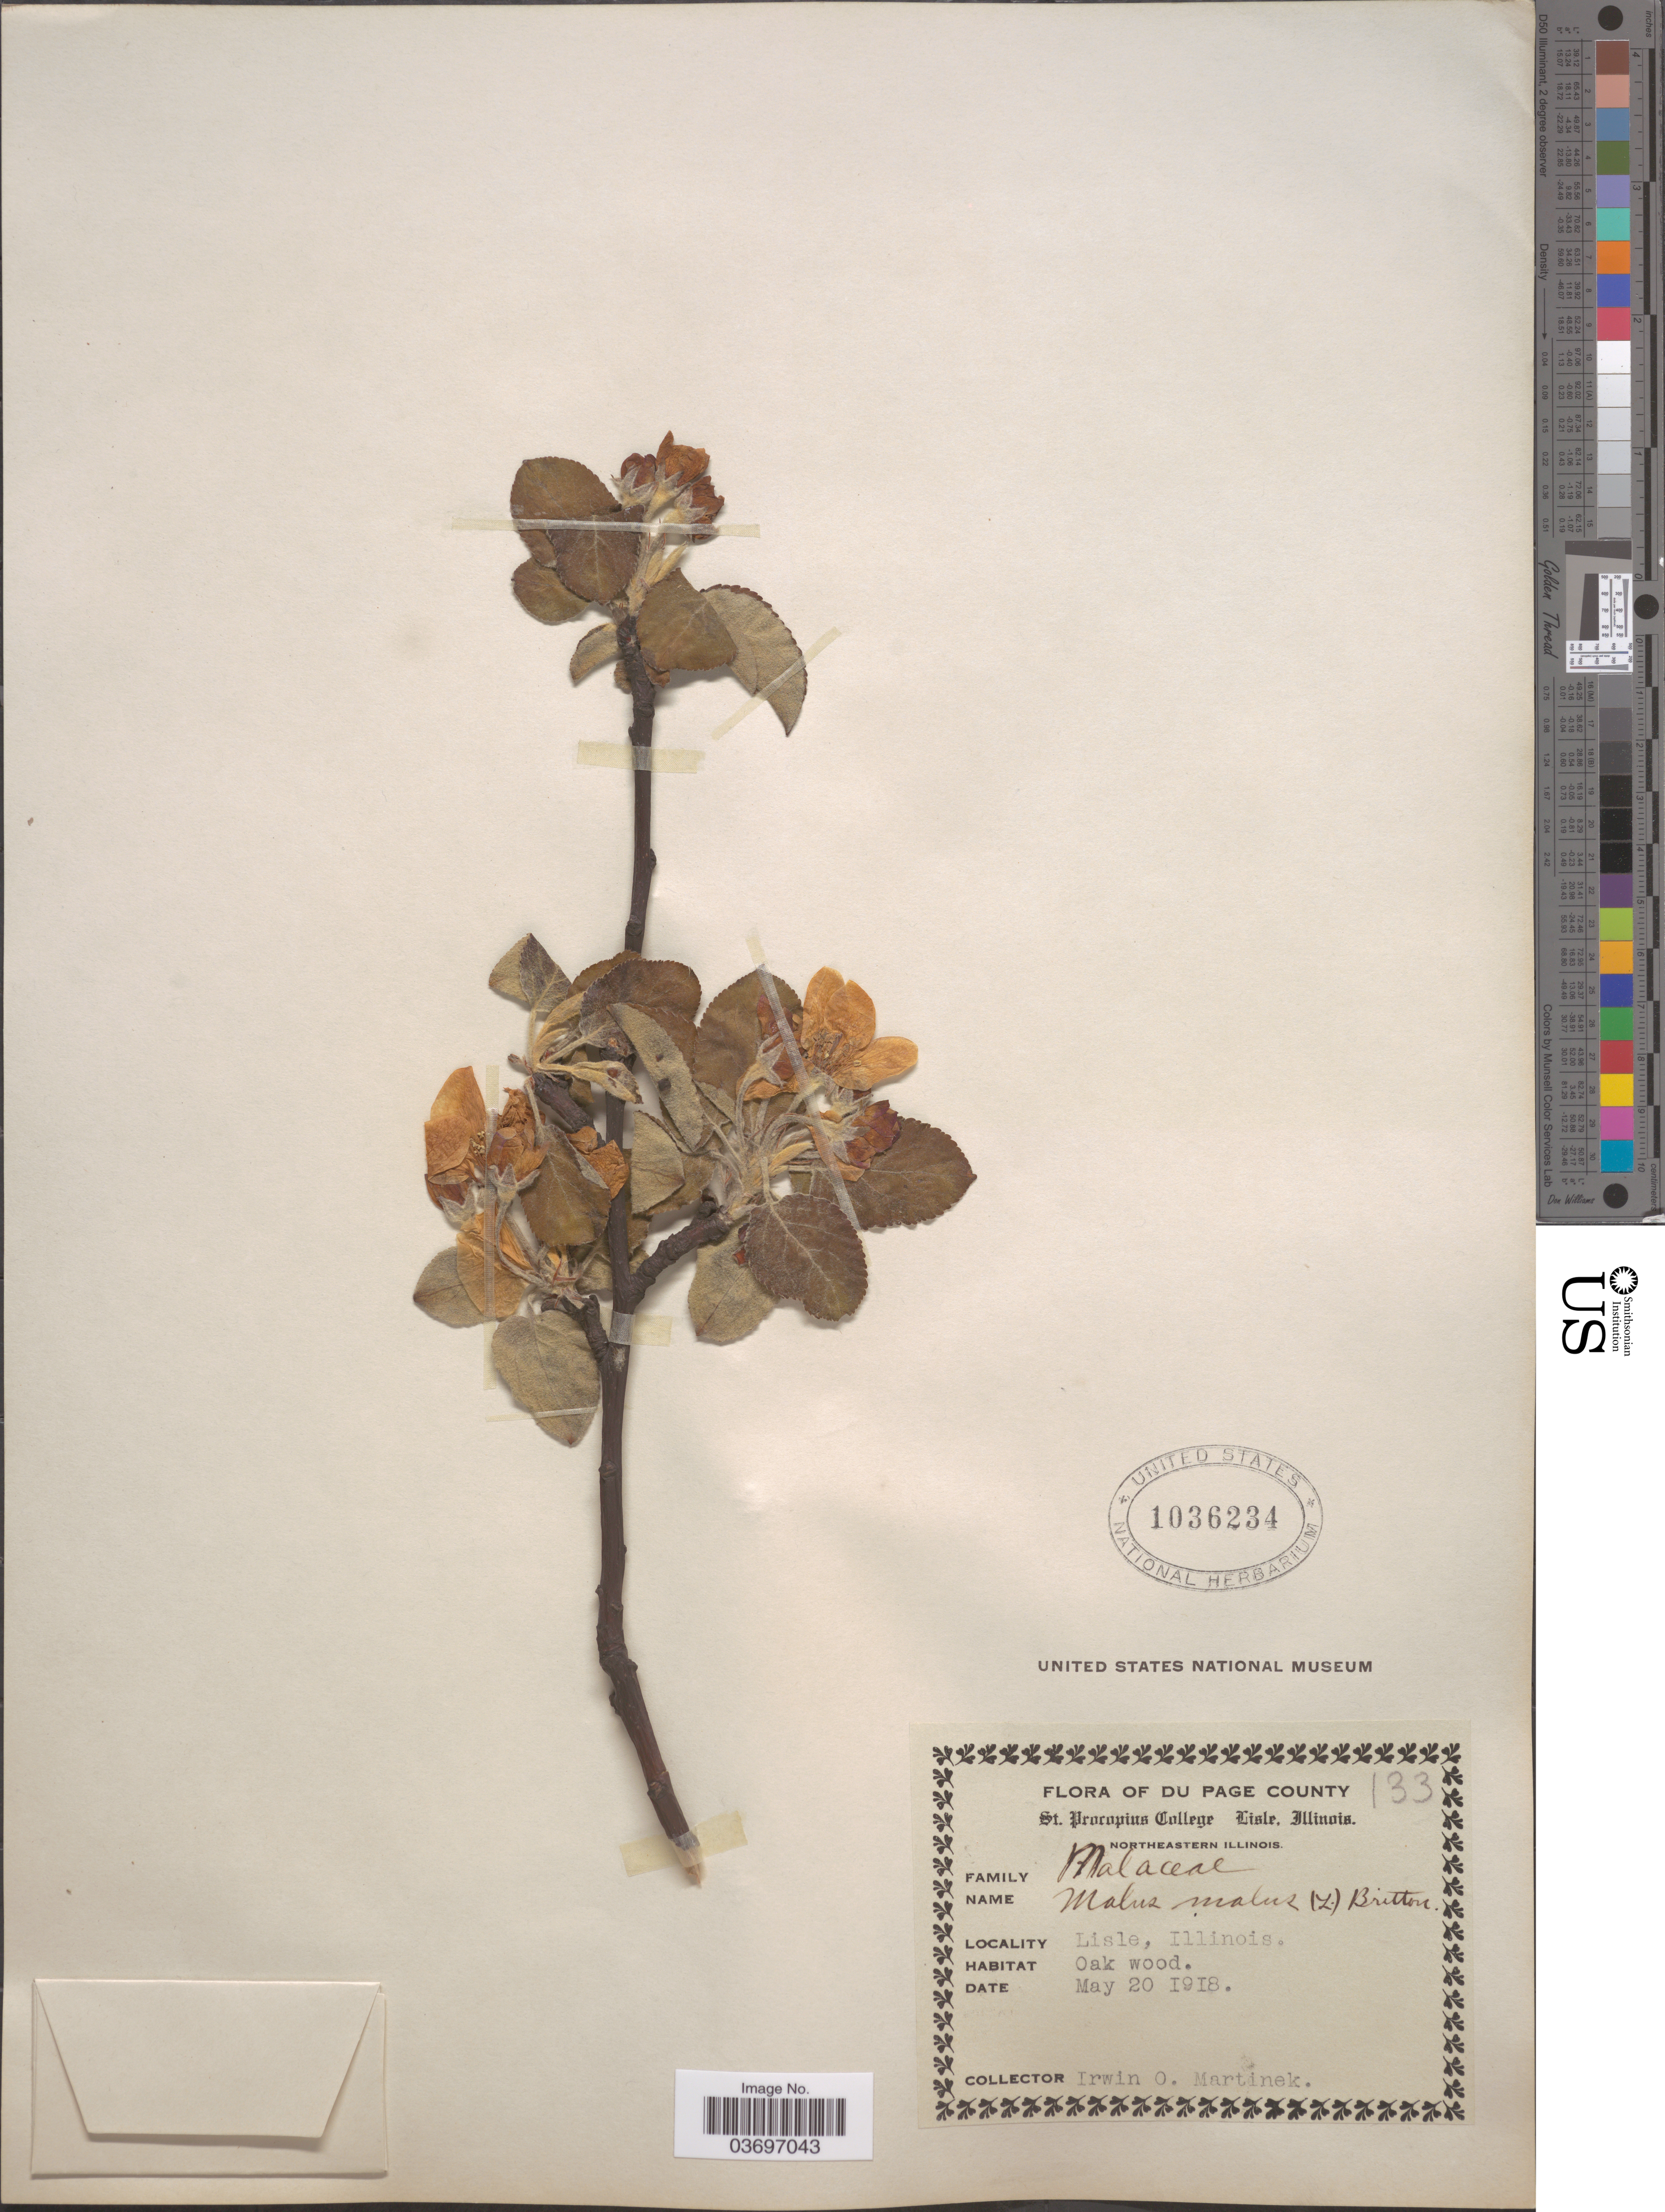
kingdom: Plantae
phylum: Tracheophyta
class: Magnoliopsida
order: Rosales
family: Rosaceae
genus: Malus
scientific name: Malus pumila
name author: Mill.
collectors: I. Martinek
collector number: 133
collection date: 1918-05-20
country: United States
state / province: Illinois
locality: Du Page County. Northeastern Illinois. Lisle.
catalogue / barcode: US 1036234